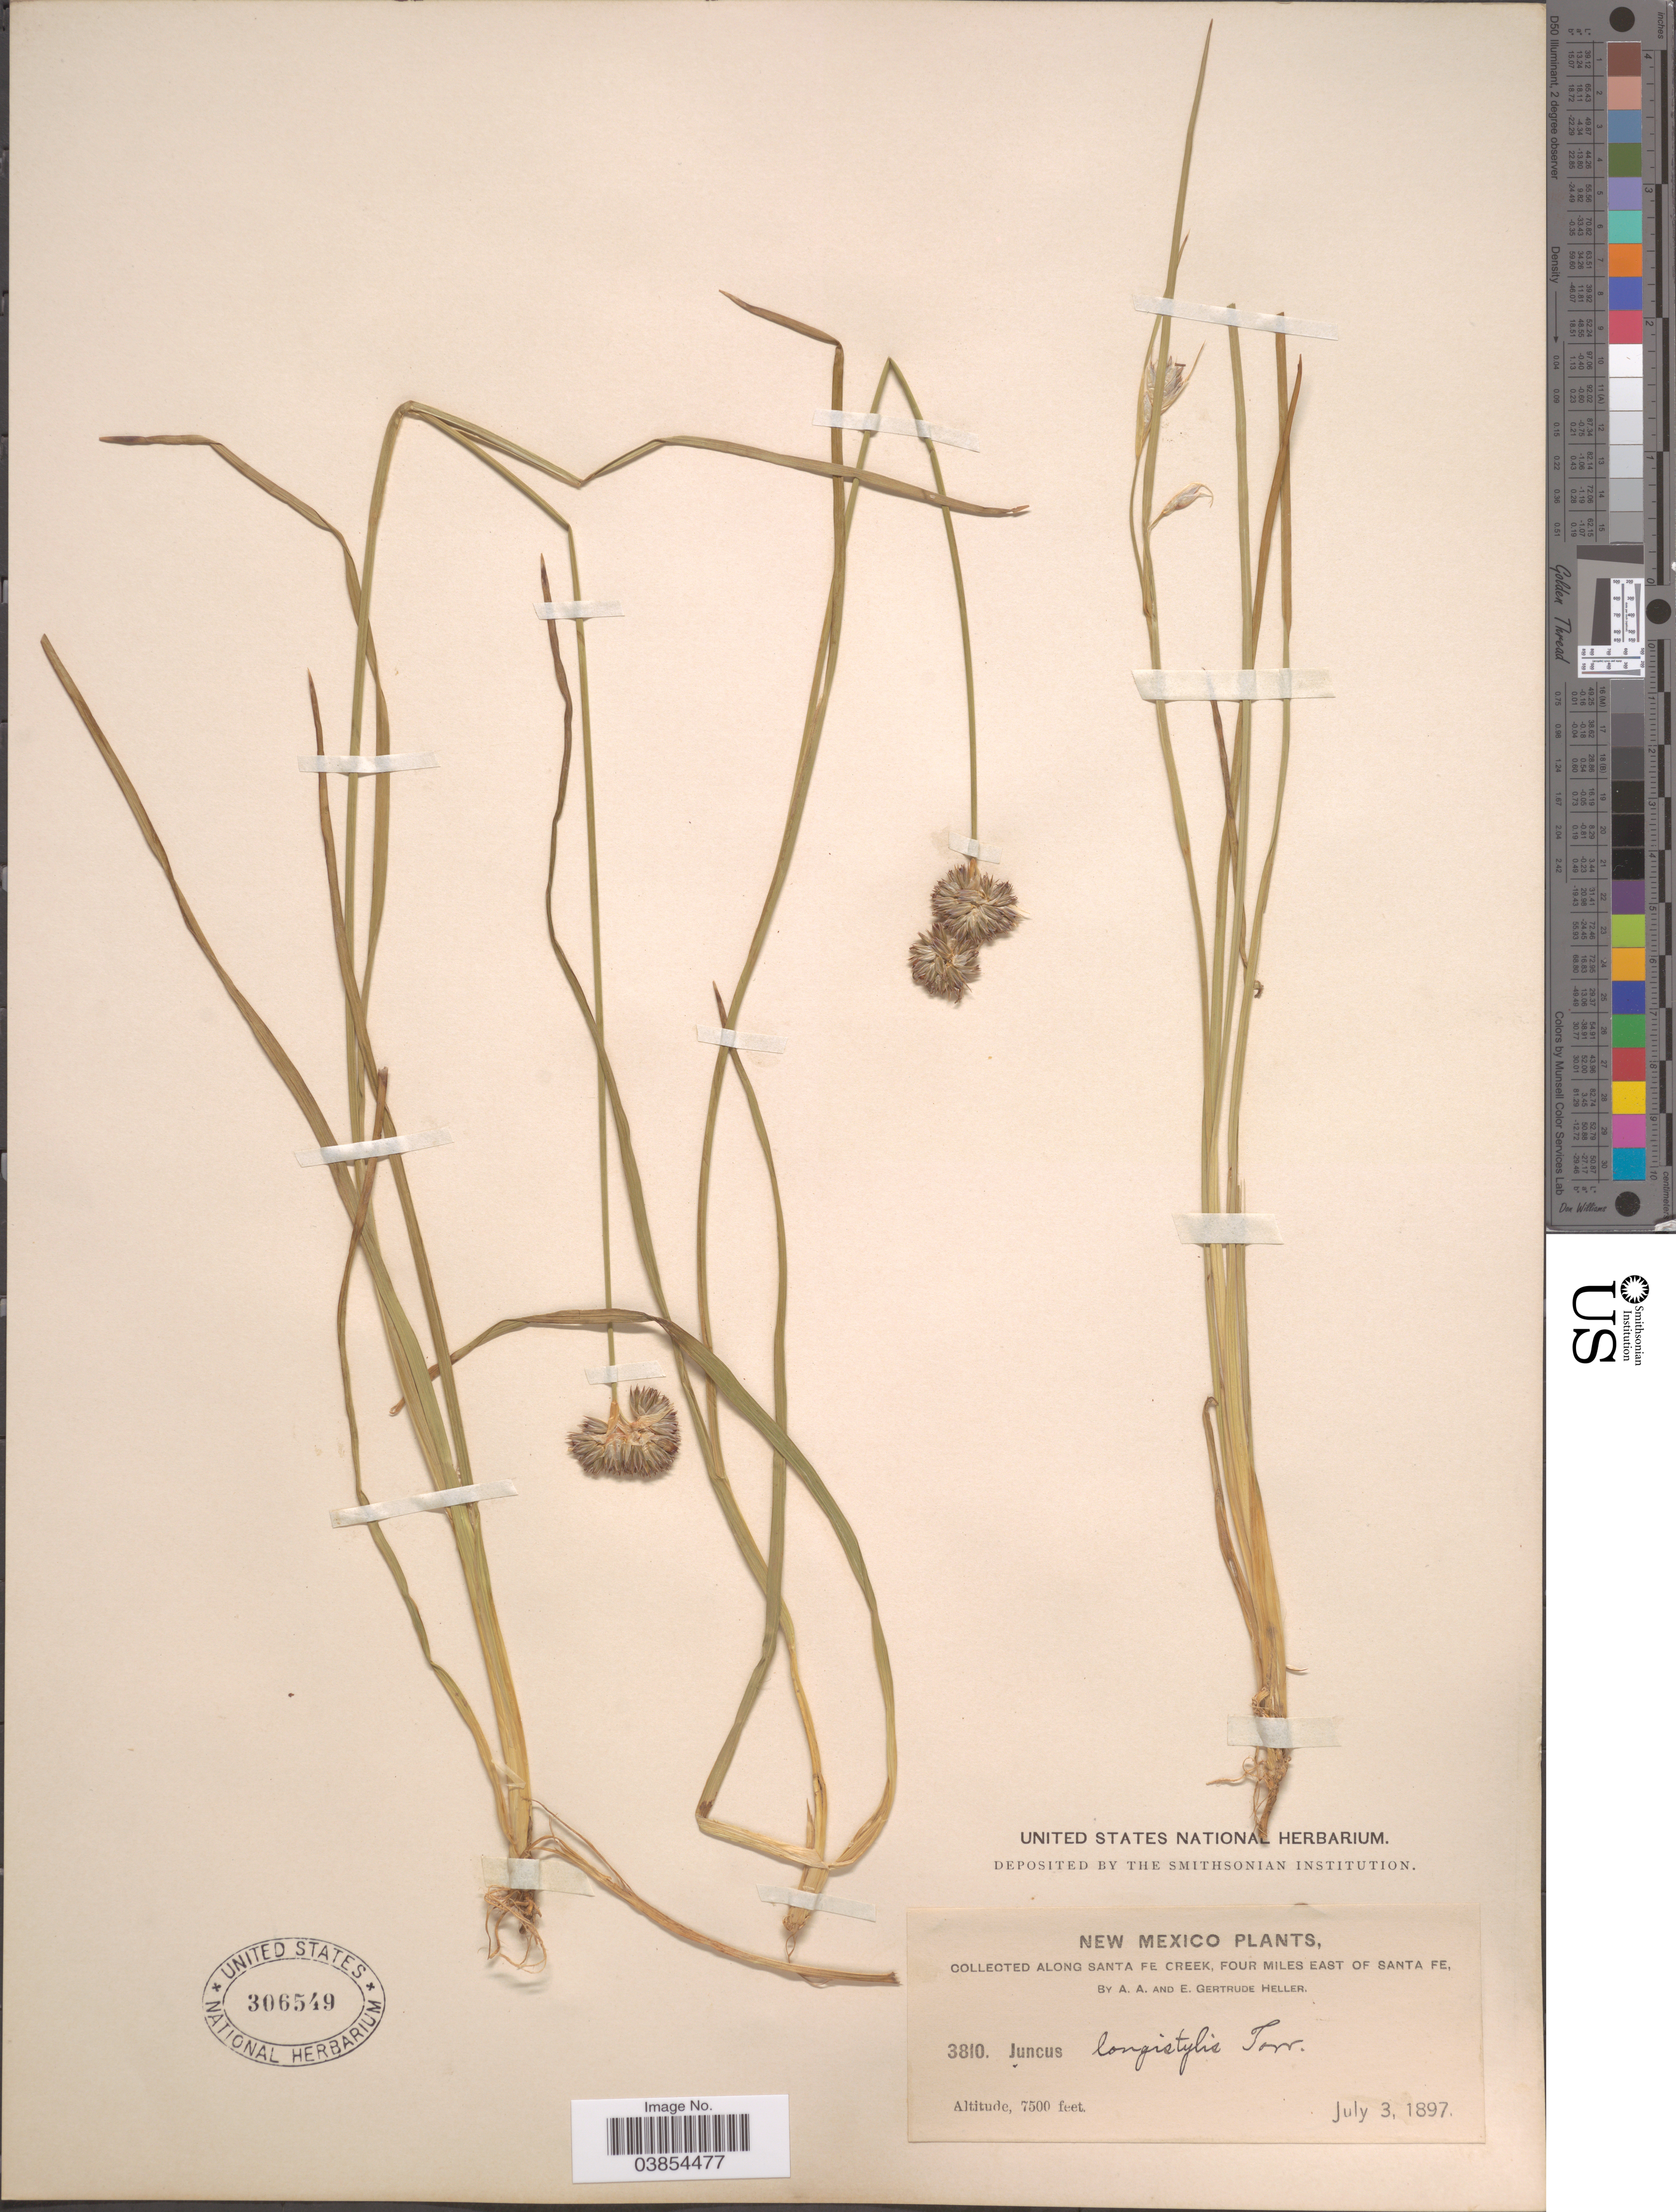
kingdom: Plantae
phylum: Tracheophyta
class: Liliopsida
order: Poales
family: Juncaceae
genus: Juncus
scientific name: Juncus longistylis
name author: Torr.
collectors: A. A. Heller & E. G. Heller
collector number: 3810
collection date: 1897-07-03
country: United States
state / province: New Mexico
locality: Along Santa Fe Creek, four miles east of Sante Fe.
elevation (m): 2286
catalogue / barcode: US 306549